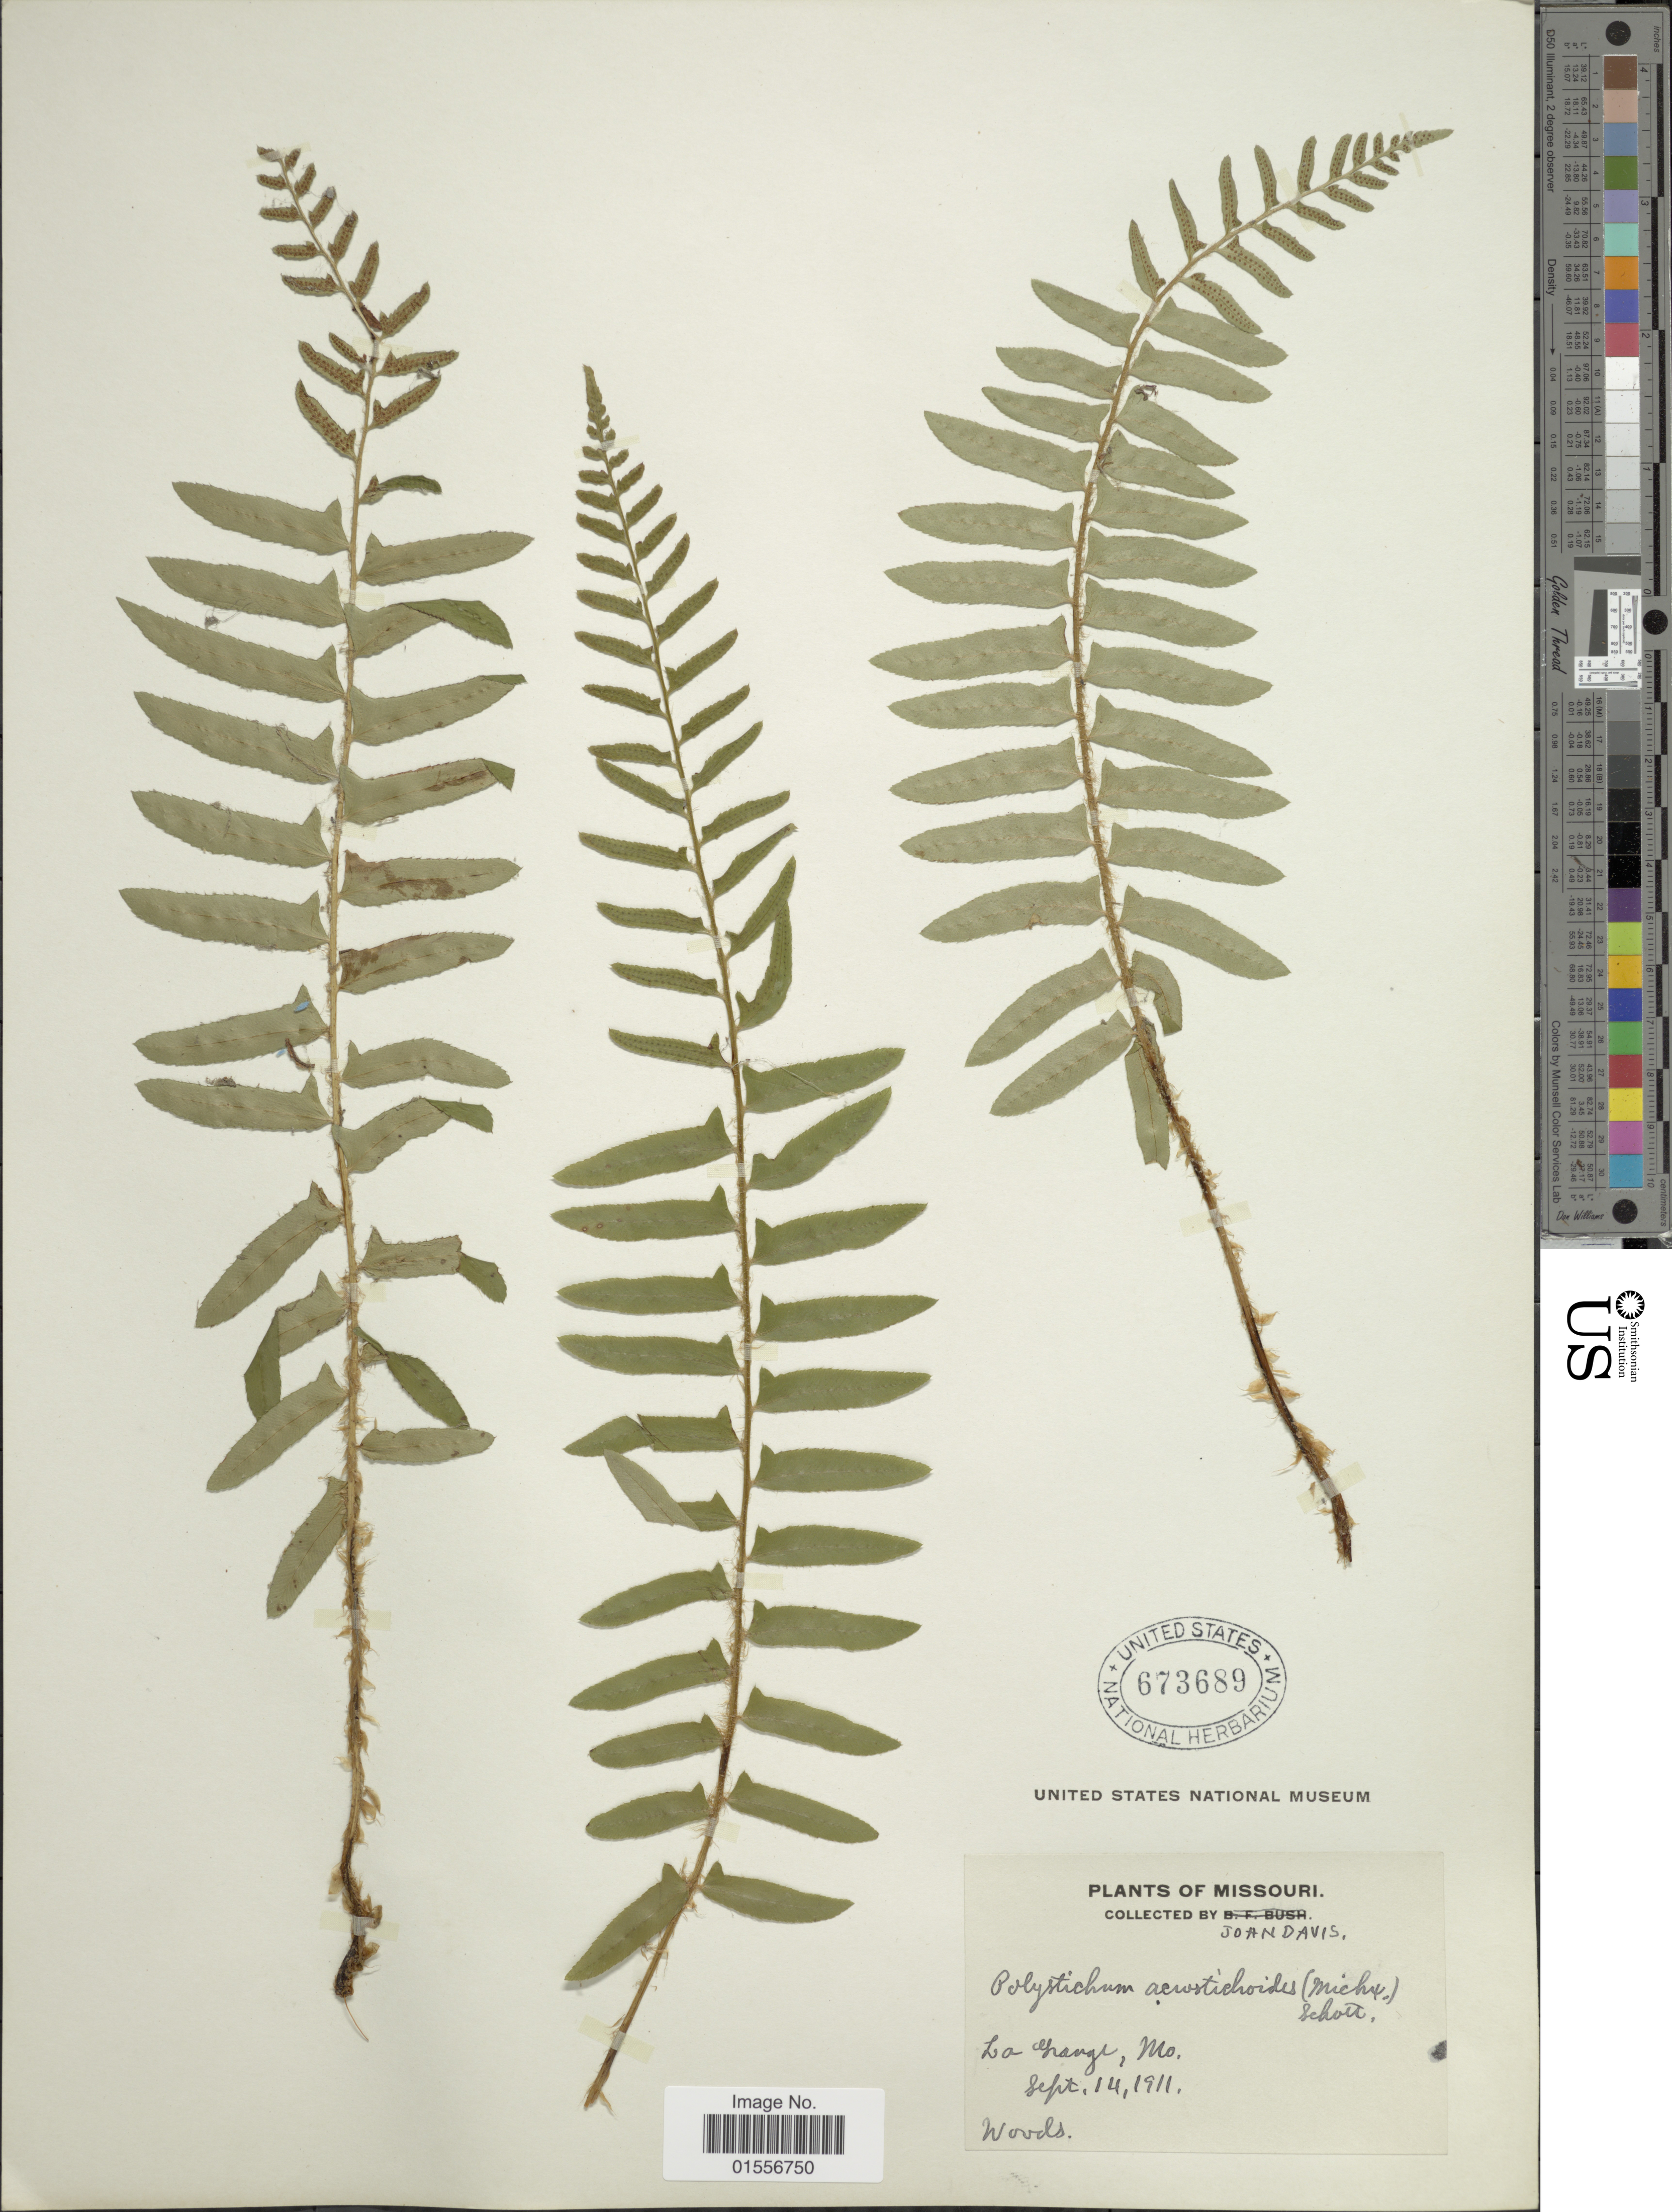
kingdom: Plantae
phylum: Tracheophyta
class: Polypodiopsida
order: Polypodiales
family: Dryopteridaceae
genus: Polystichum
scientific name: Polystichum acrostichoides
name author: (Michx.) Schott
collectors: J. Davis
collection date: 1911-09-14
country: United States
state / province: Missouri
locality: La Grange.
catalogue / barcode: US 673689